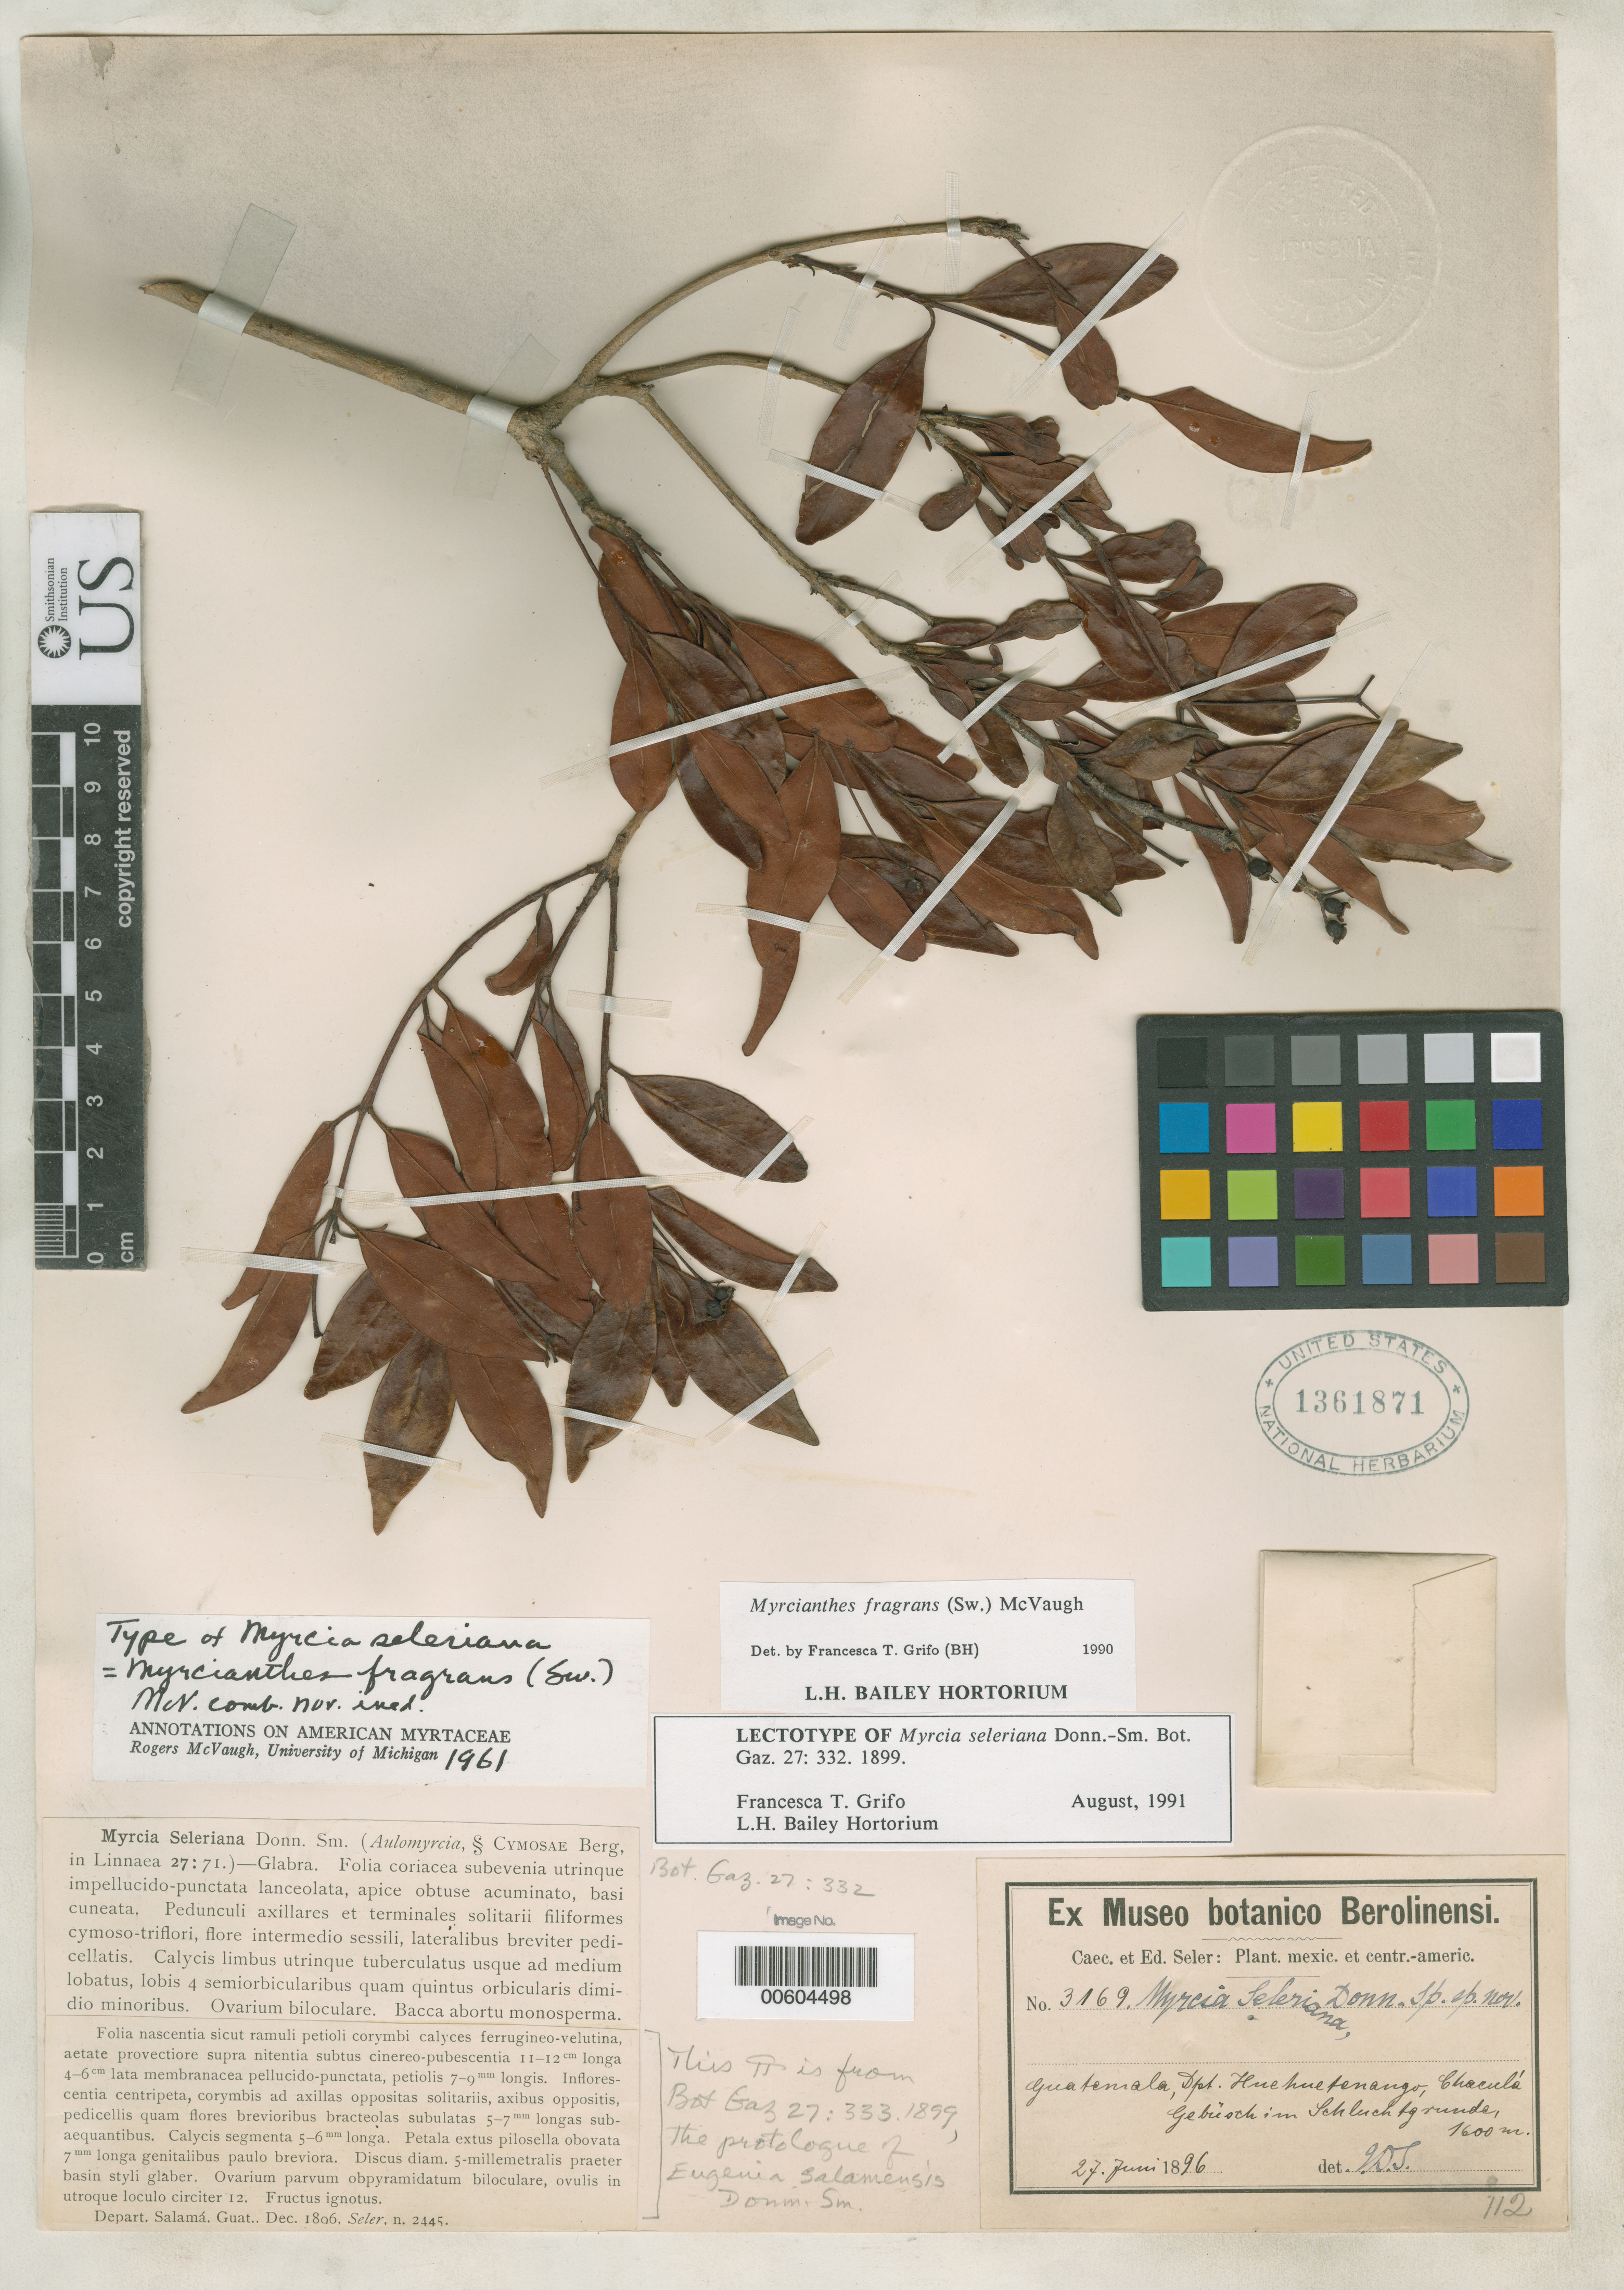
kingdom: Plantae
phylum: Tracheophyta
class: Magnoliopsida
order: Myrtales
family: Myrtaceae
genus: Myrcia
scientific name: Myrcia seleriana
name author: Donn. Sm.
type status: Holotype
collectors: E. Seler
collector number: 3169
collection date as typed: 27 Jun 1896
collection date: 1896-06-27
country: Guatemala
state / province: Huehuetenango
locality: Chacula gebrisch im schluchtgrunde.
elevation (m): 1600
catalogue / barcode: US 1361871